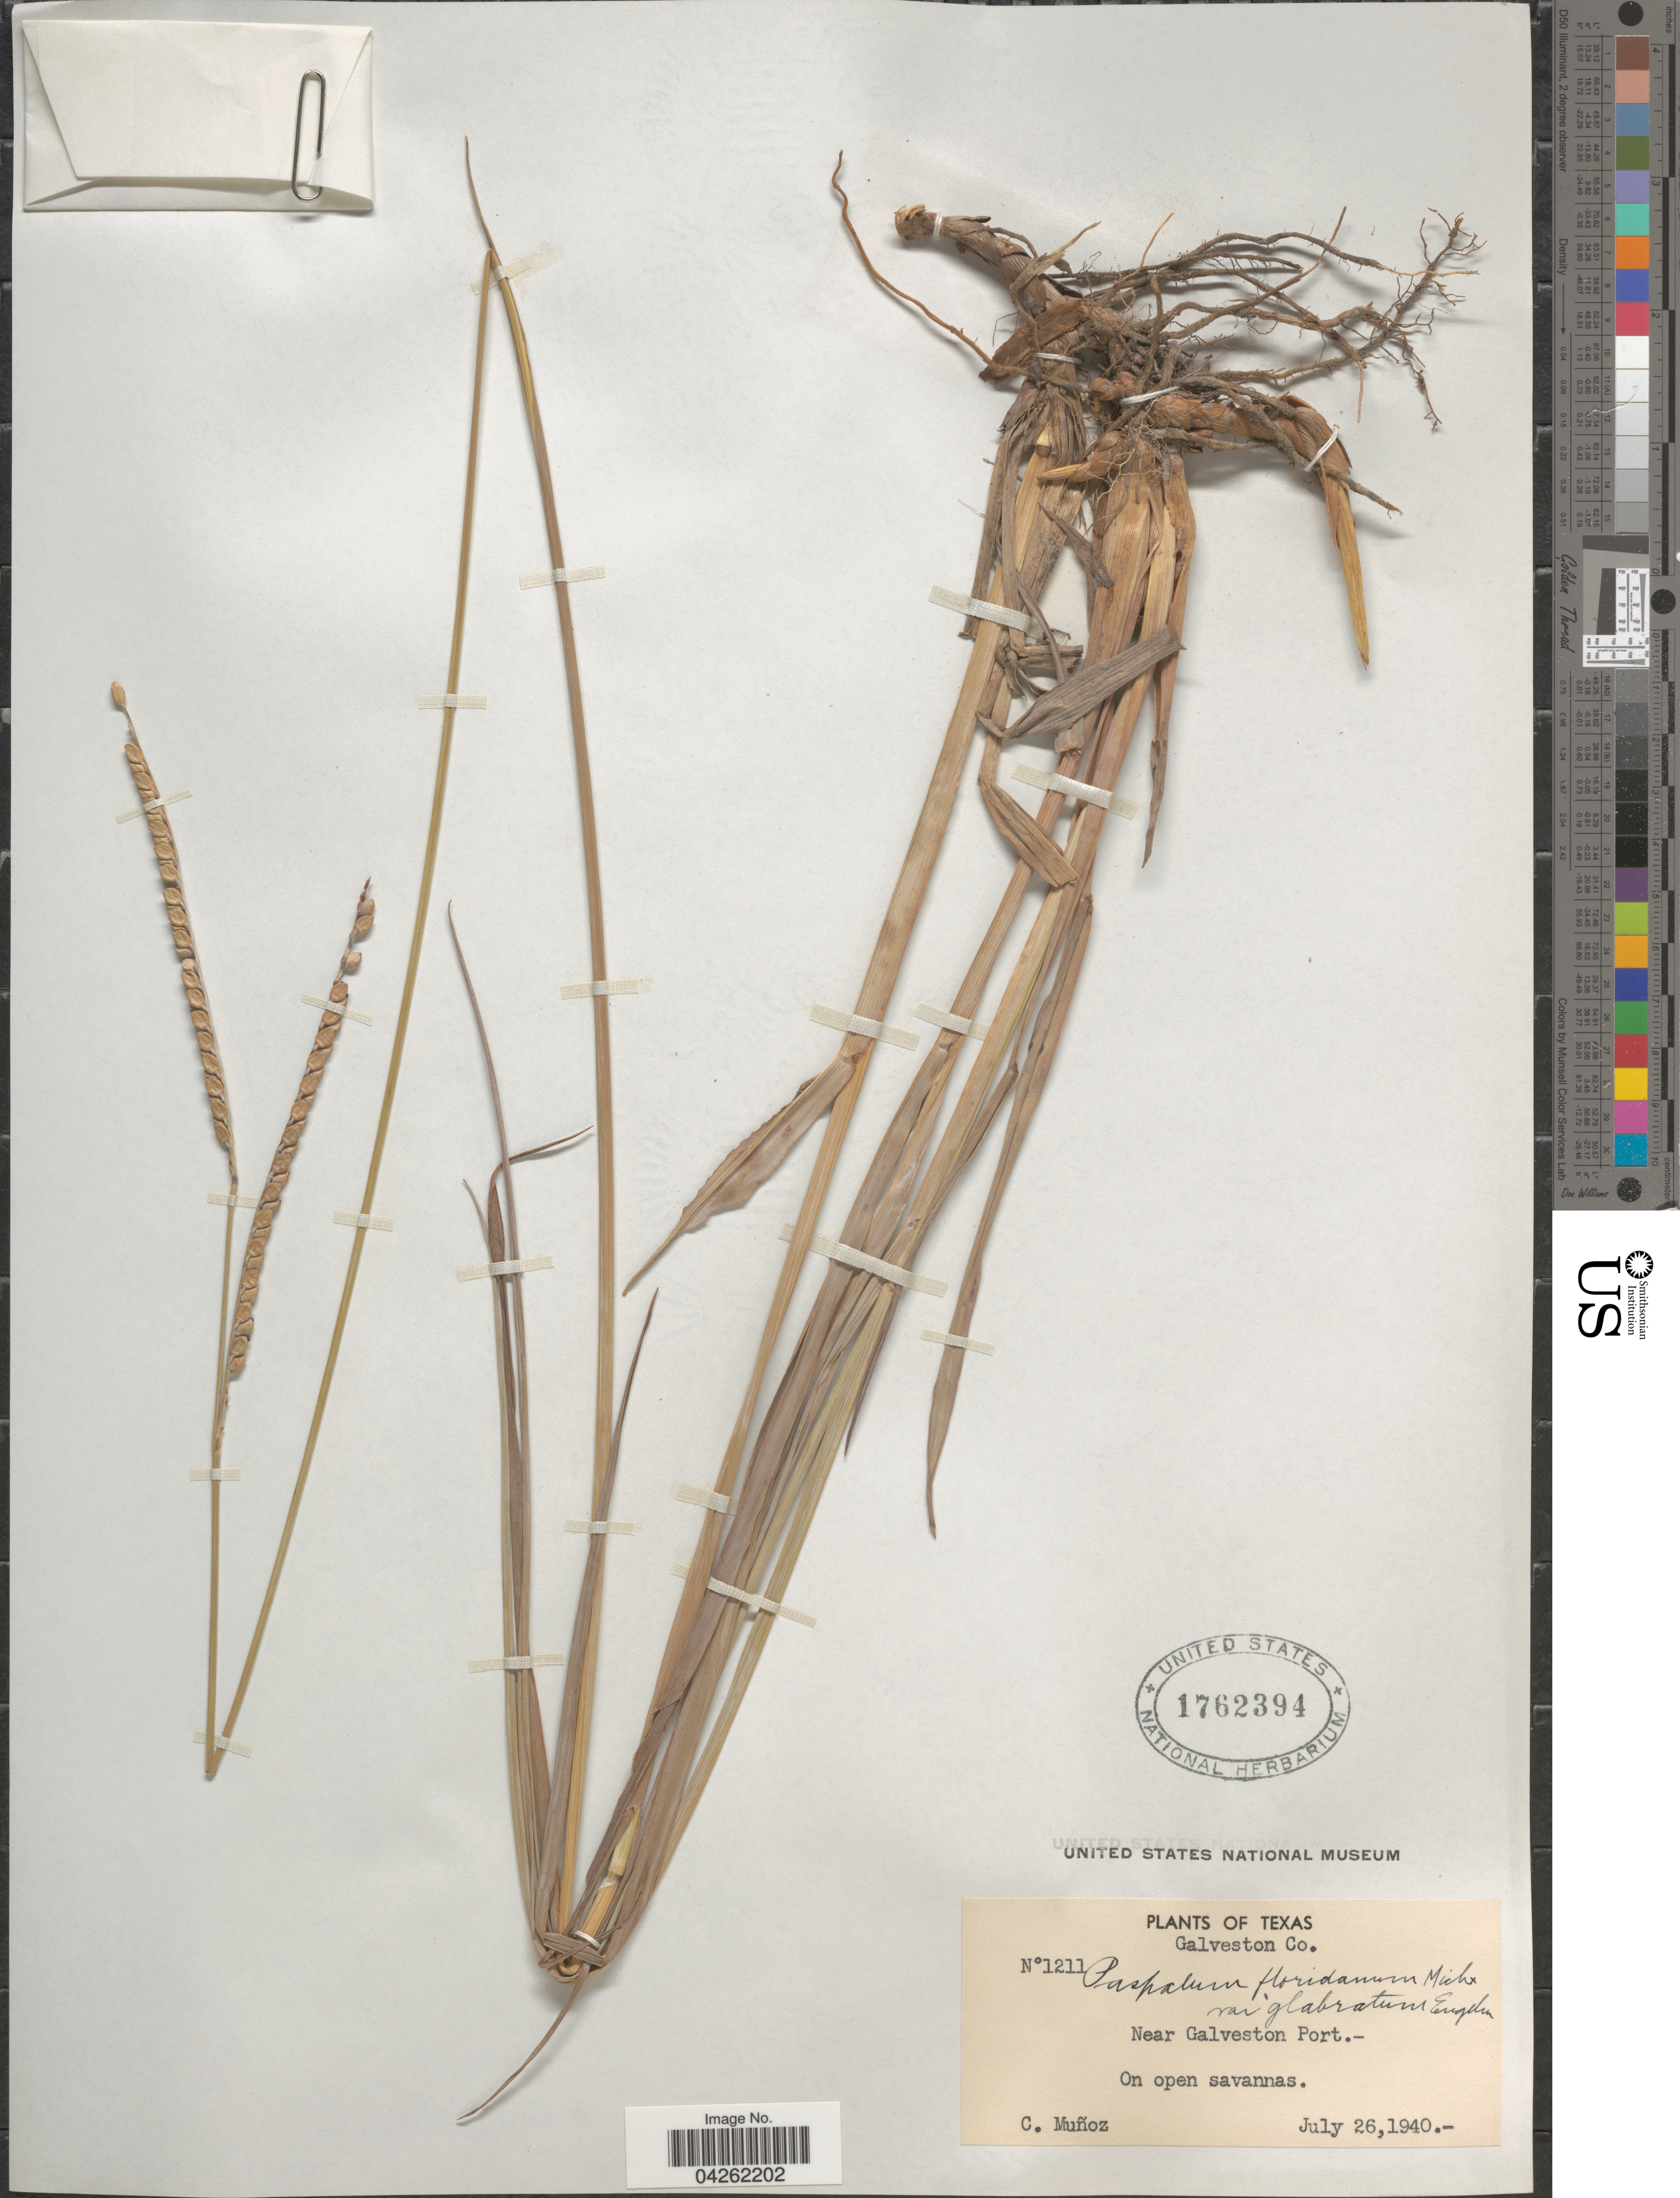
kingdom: Plantae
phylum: Tracheophyta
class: Liliopsida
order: Poales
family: Poaceae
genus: Paspalum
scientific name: Paspalum floridanum var. glabratum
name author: Engelm. ex Vasey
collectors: C. Muñoz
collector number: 1211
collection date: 1940-07-26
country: United States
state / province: Texas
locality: Galveston Co. Near Galveston Port.- On open savannas.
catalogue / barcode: US 1762394